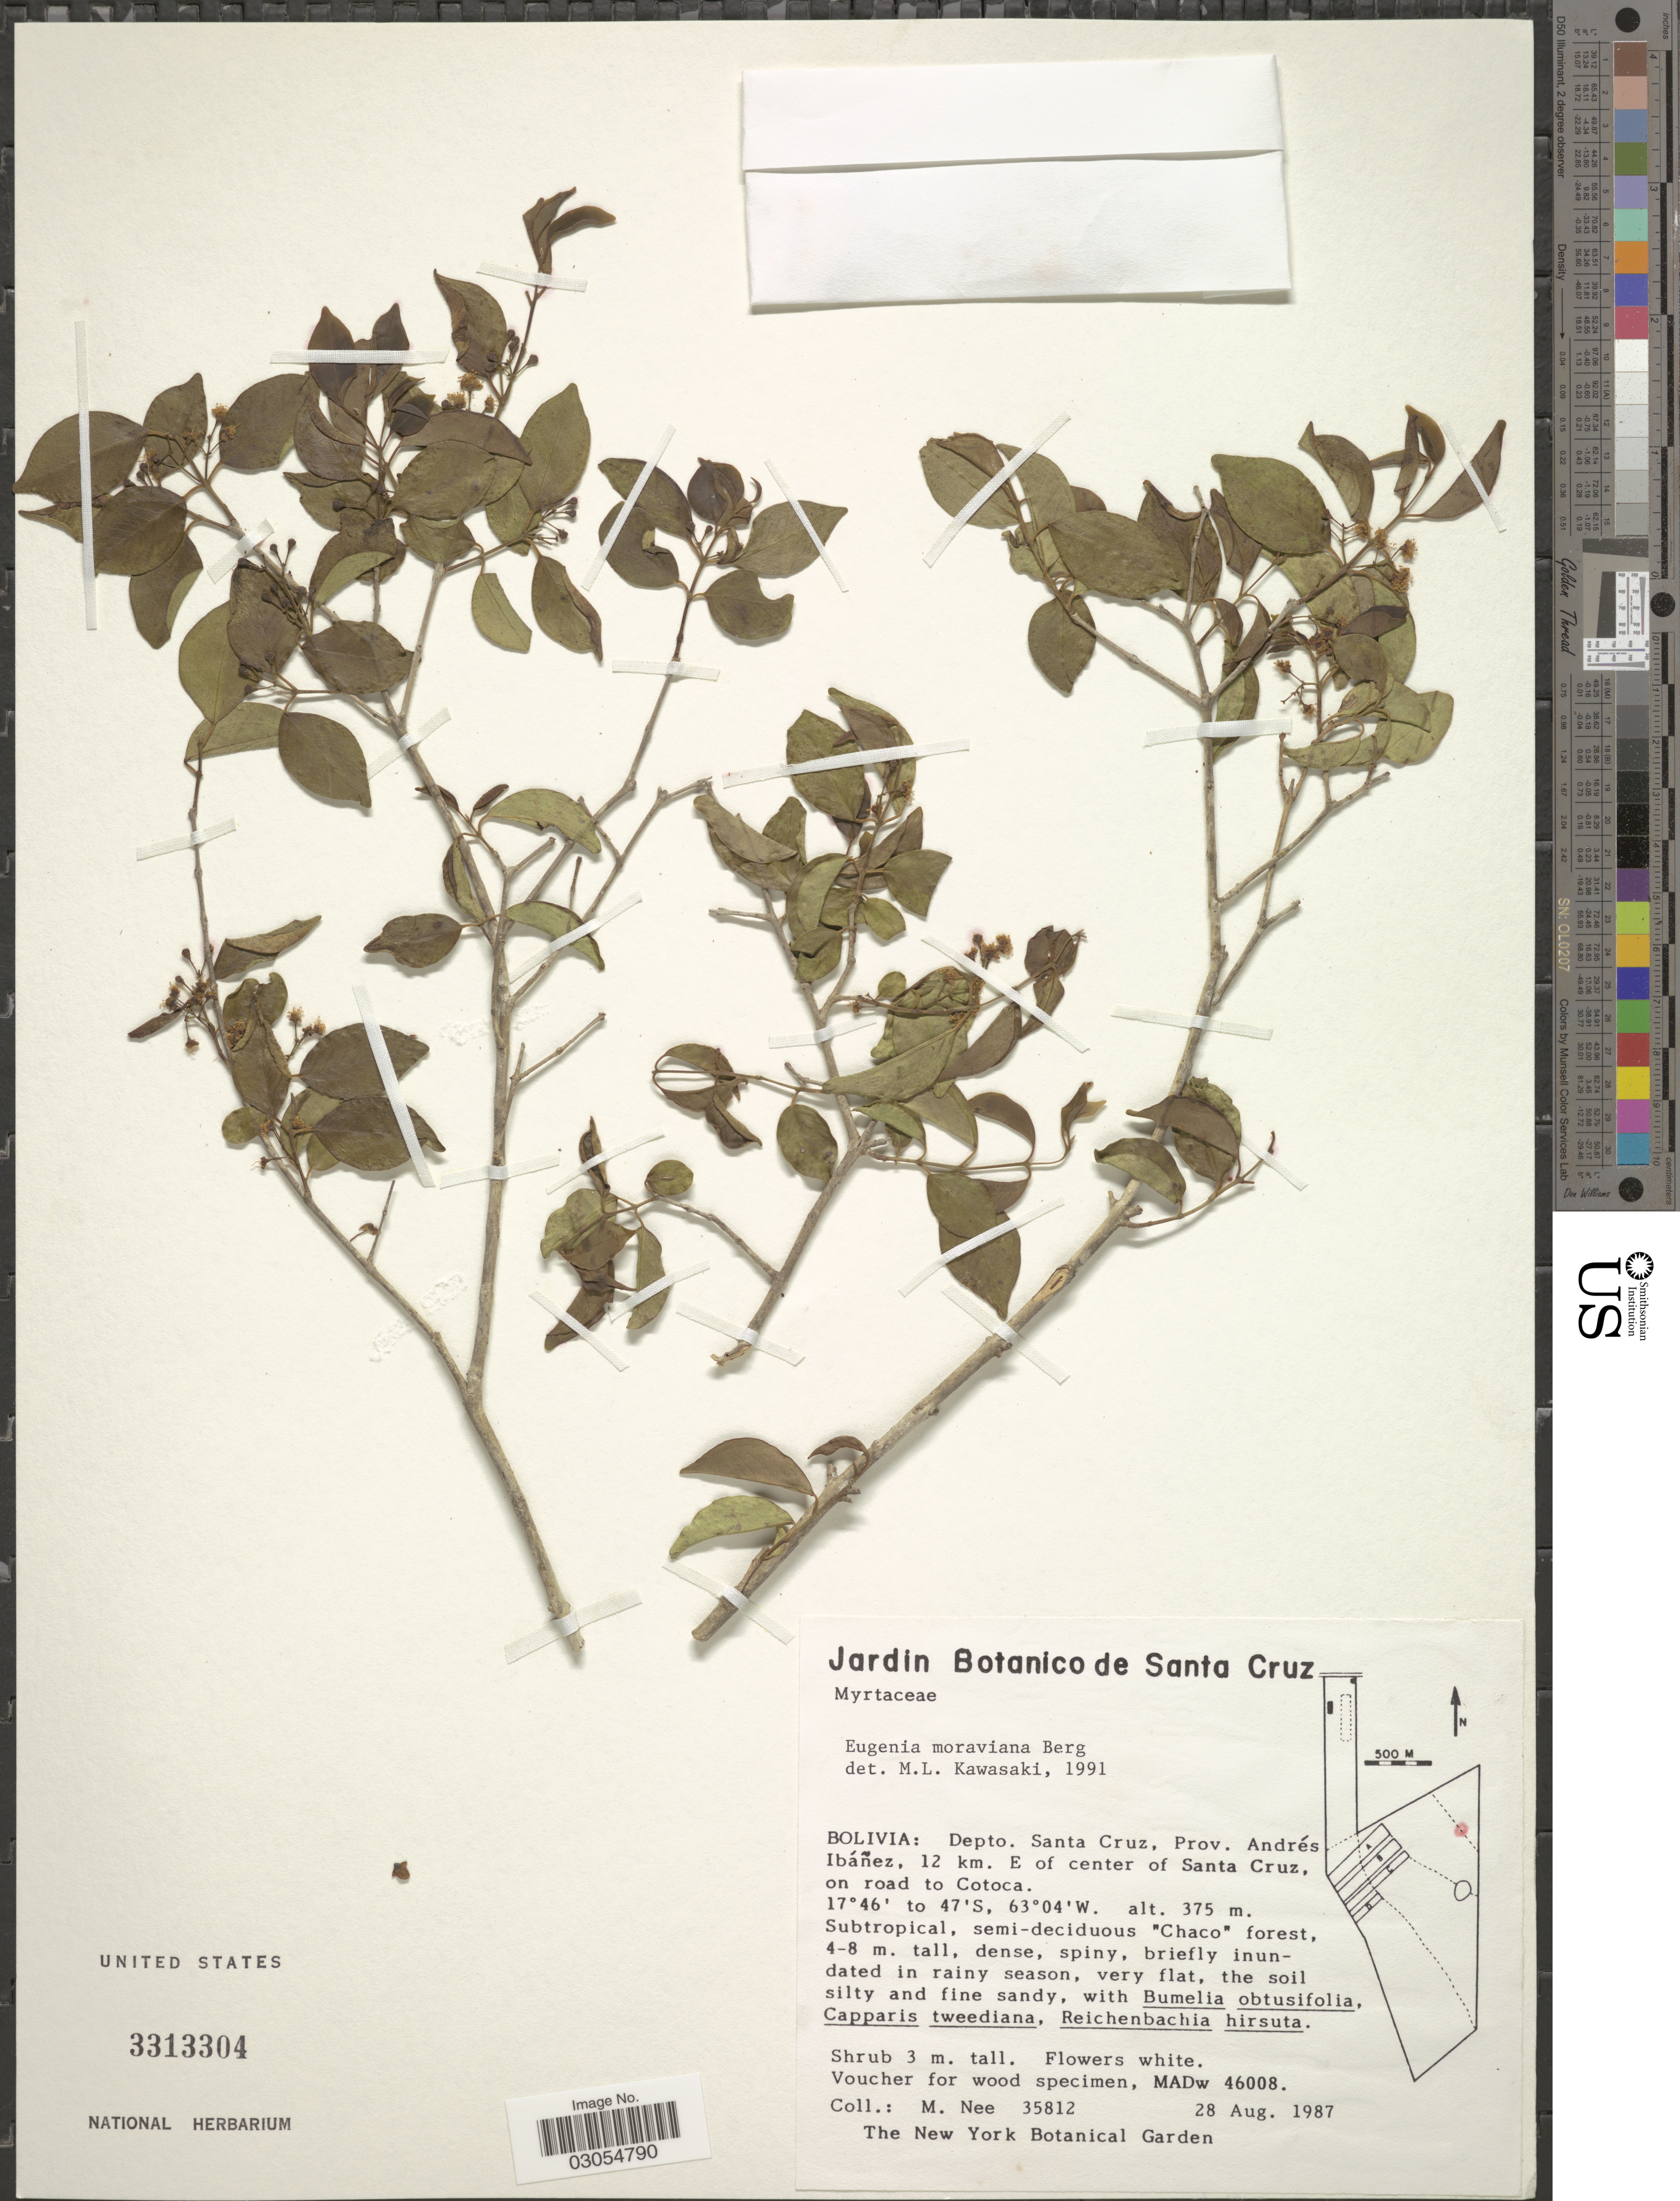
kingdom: Plantae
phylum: Tracheophyta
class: Magnoliopsida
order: Myrtales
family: Myrtaceae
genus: Eugenia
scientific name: Eugenia modesta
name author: DC.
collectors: M. Nee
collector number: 35812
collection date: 1987-08-28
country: Bolivia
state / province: Santa Cruz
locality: Depto. Santa Cruz, Prov. Andrés Ibáñez, 12 km. E of center of Santa Cruz, on road to Cotoca.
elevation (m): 375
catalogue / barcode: US 3313304